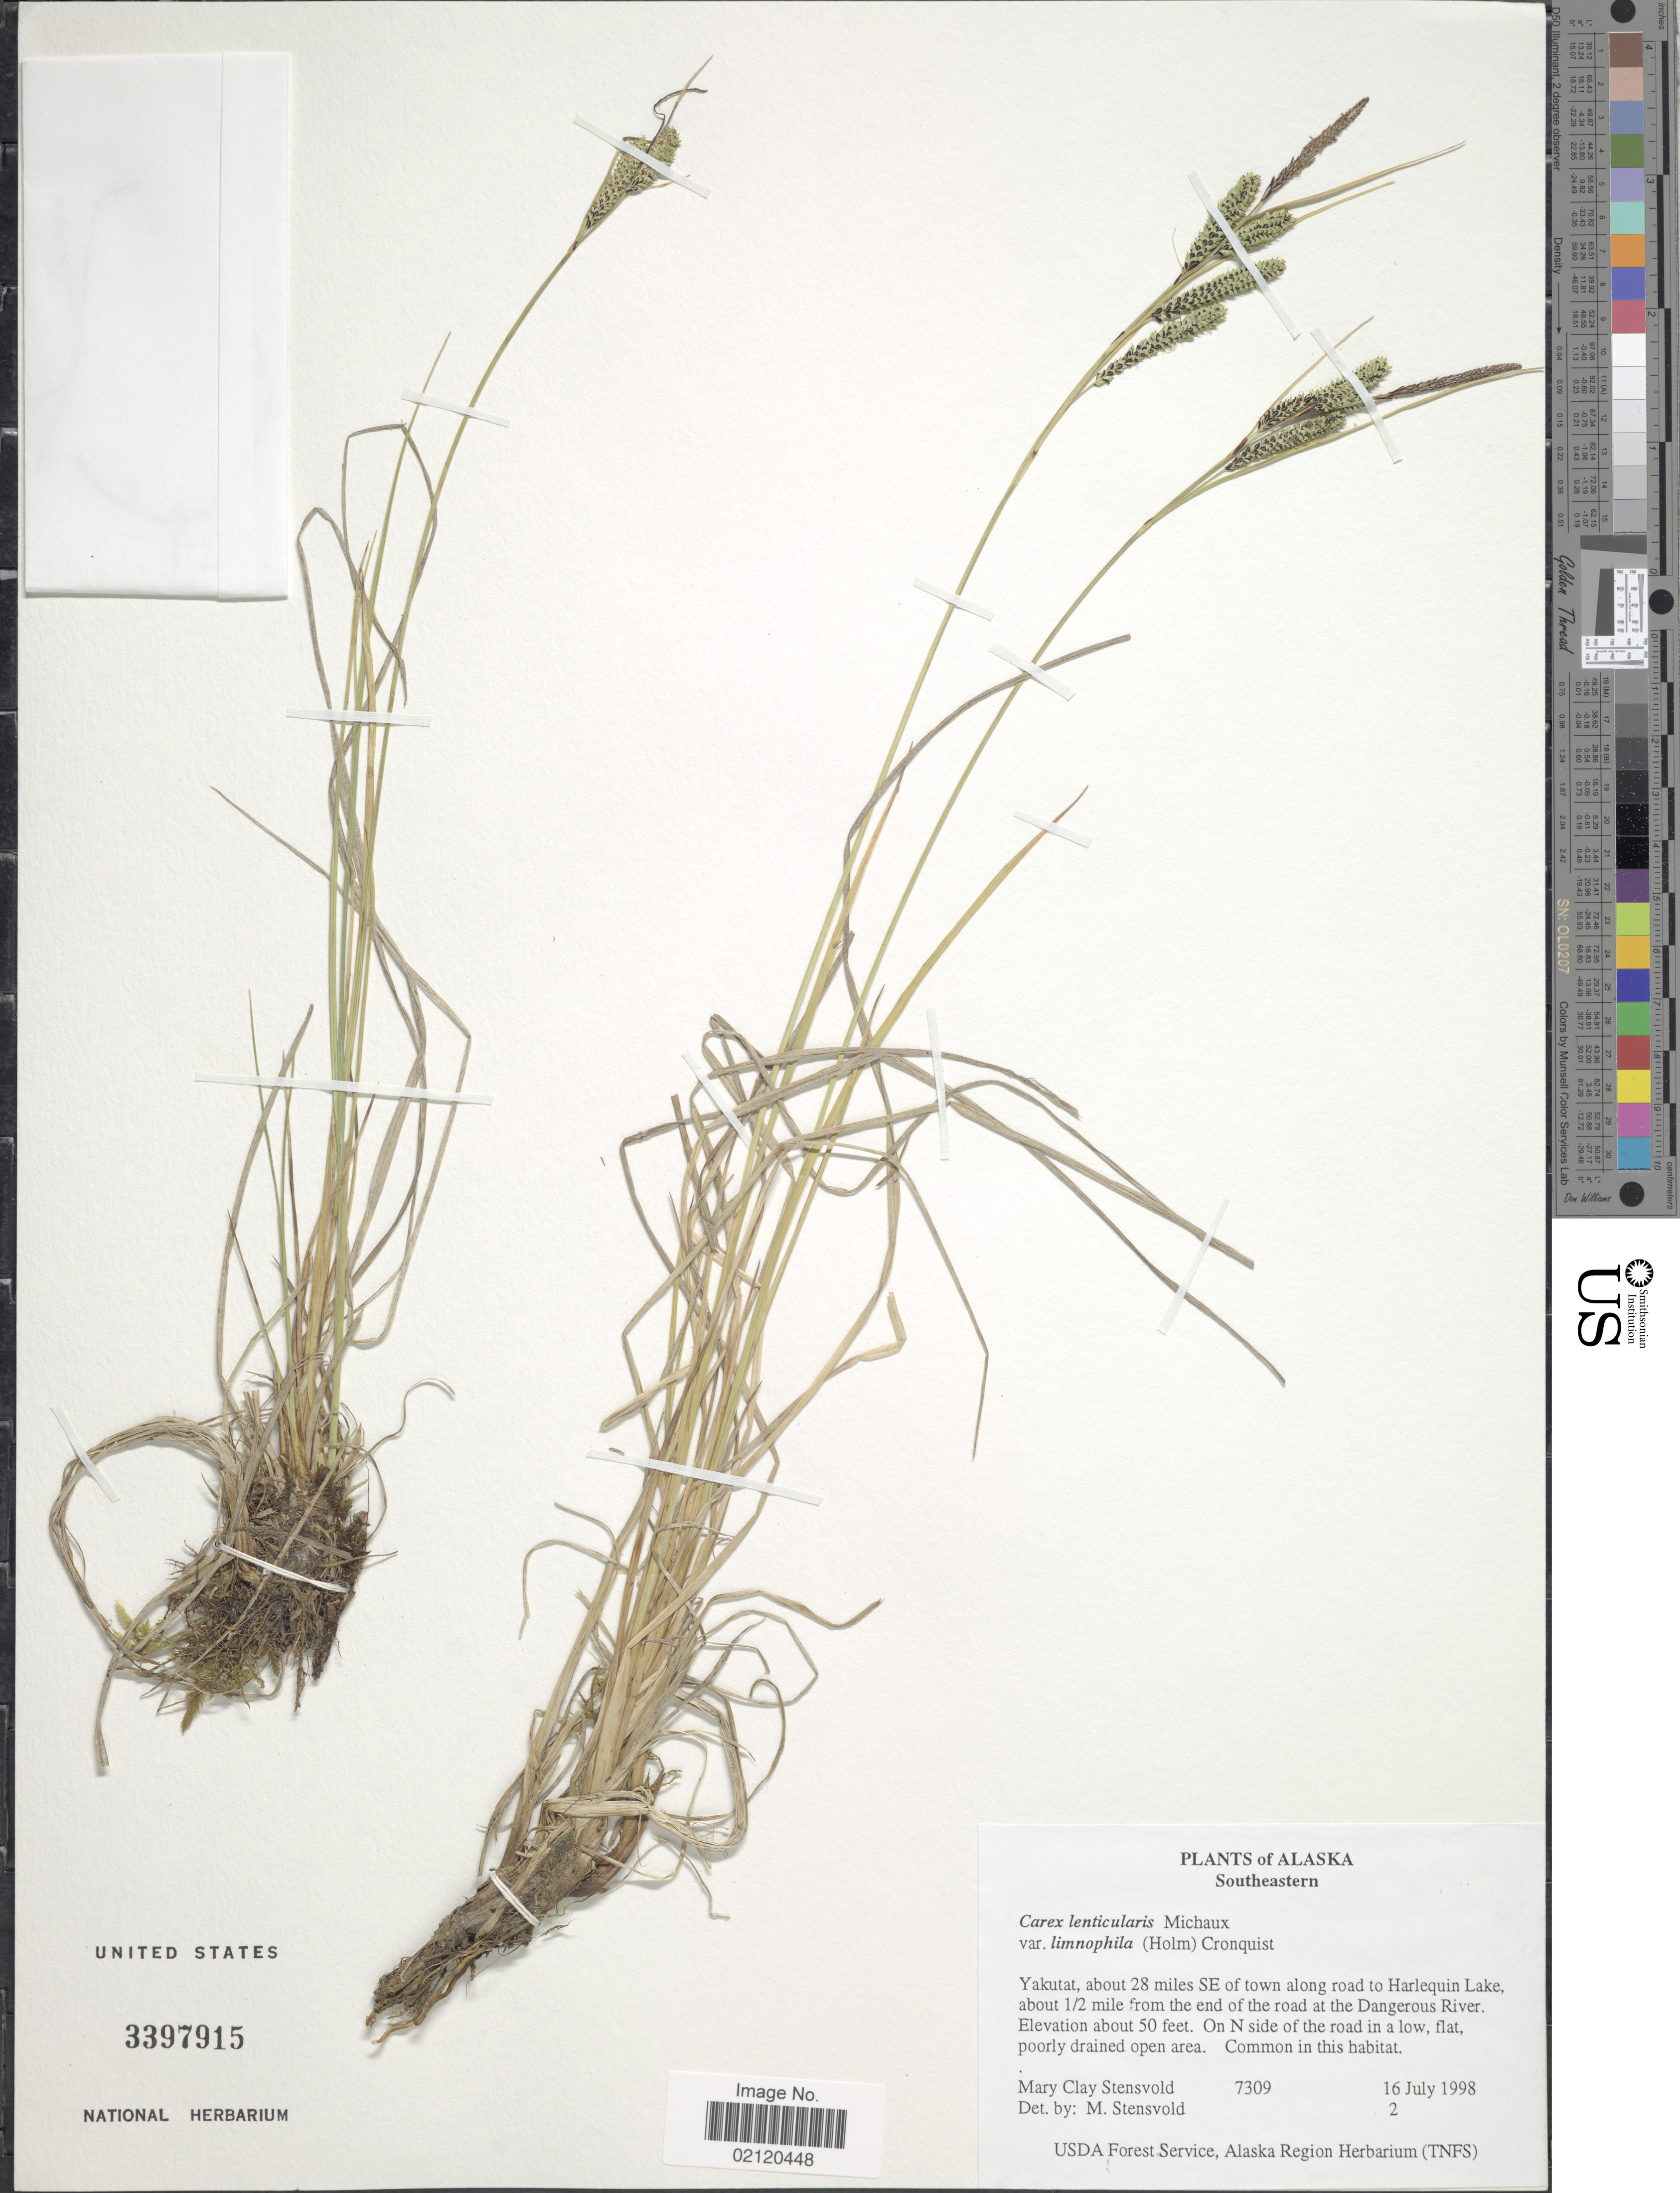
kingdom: Plantae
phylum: Tracheophyta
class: Liliopsida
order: Poales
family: Cyperaceae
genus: Carex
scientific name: Carex kelloggii var. limnophila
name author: (Holm) B.L. Wilson & R.E. Brainerd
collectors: M. Stensvold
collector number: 7309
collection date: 1998-07-16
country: United States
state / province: Alaska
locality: Southeastern, Yakutat, about 28 miles SE of town along road to Harlequin Lake, about ½ mile from the end of the road at the Dangerous River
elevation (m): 15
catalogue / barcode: US 3397915